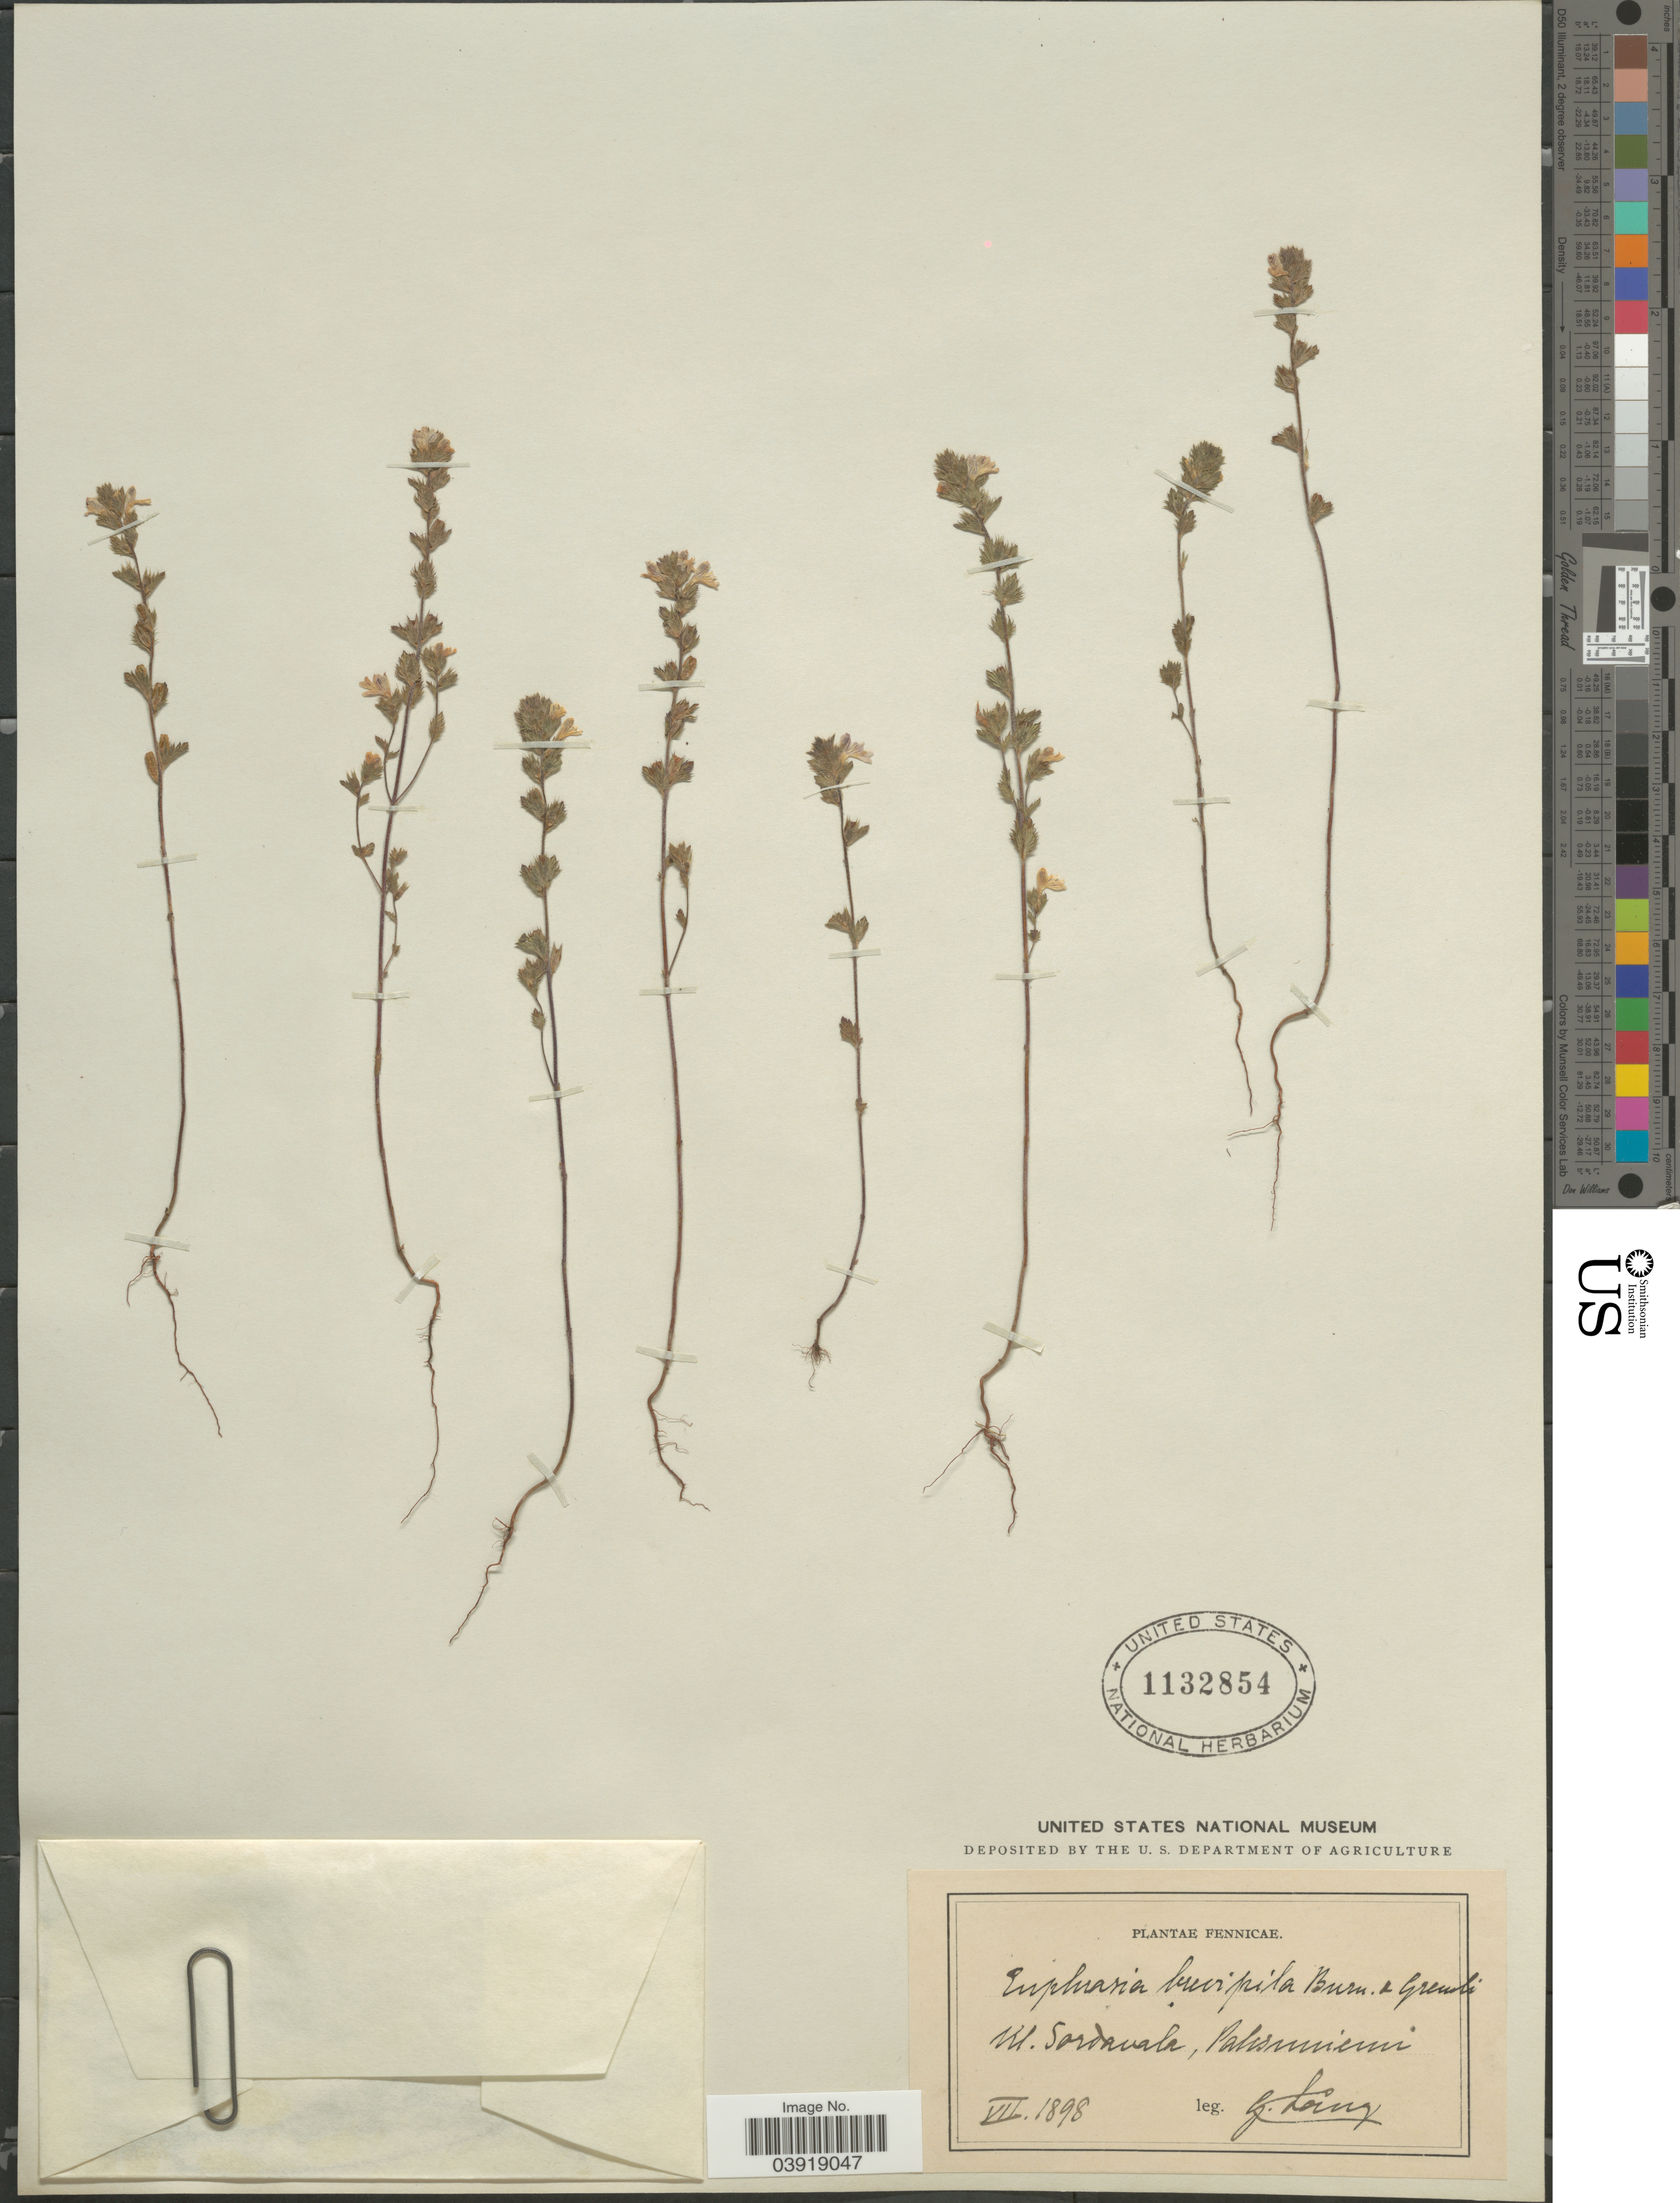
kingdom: Plantae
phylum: Tracheophyta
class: Magnoliopsida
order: Lamiales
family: Orobanchaceae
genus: Euphrasia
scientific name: Euphrasia brevipila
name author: Burn. & Gremli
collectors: G. Lang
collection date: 1898-07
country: Finland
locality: Fennicae. Isl. Sordavala, Paksnniemi. [interpreted]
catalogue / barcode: US 1132854